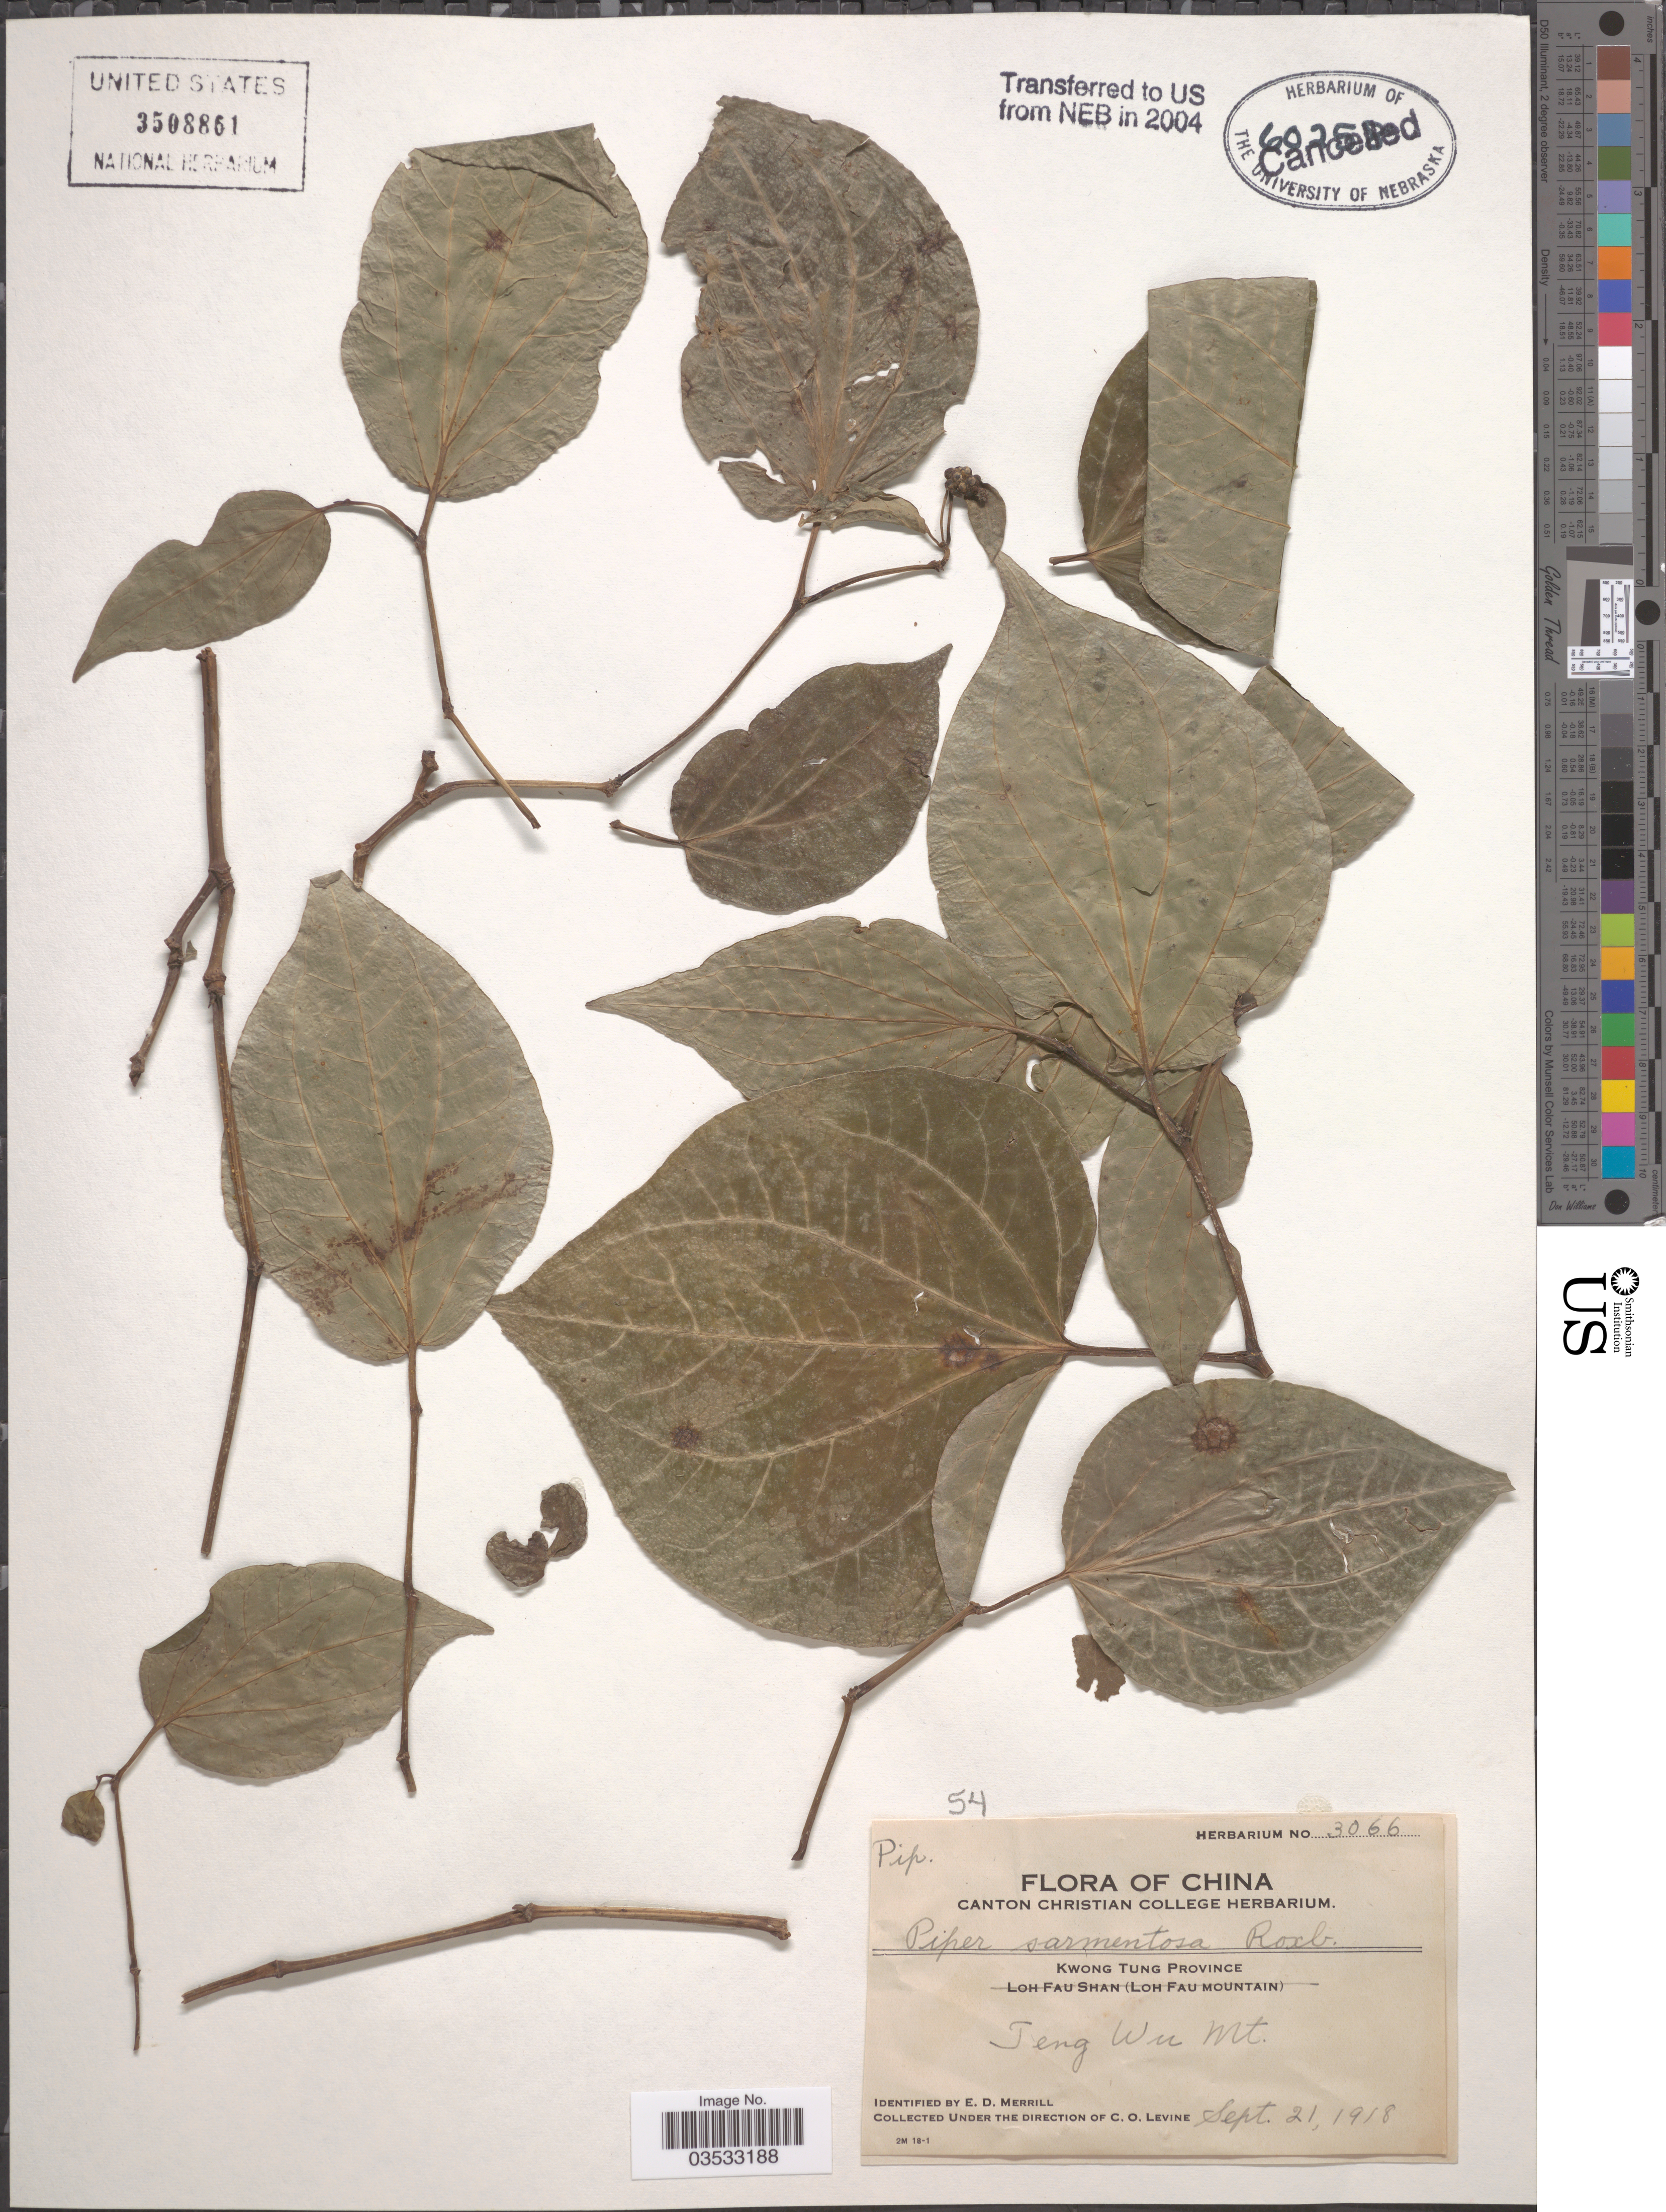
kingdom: Plantae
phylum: Tracheophyta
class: Magnoliopsida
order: Piperales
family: Piperaceae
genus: Piper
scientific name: Piper sarmentosum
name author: Roxb.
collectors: C. O. Levine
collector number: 3066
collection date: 1918-09-21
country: China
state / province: Guangdong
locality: Kwong Tung Province, Teng Wu Mt.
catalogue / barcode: US 3508861